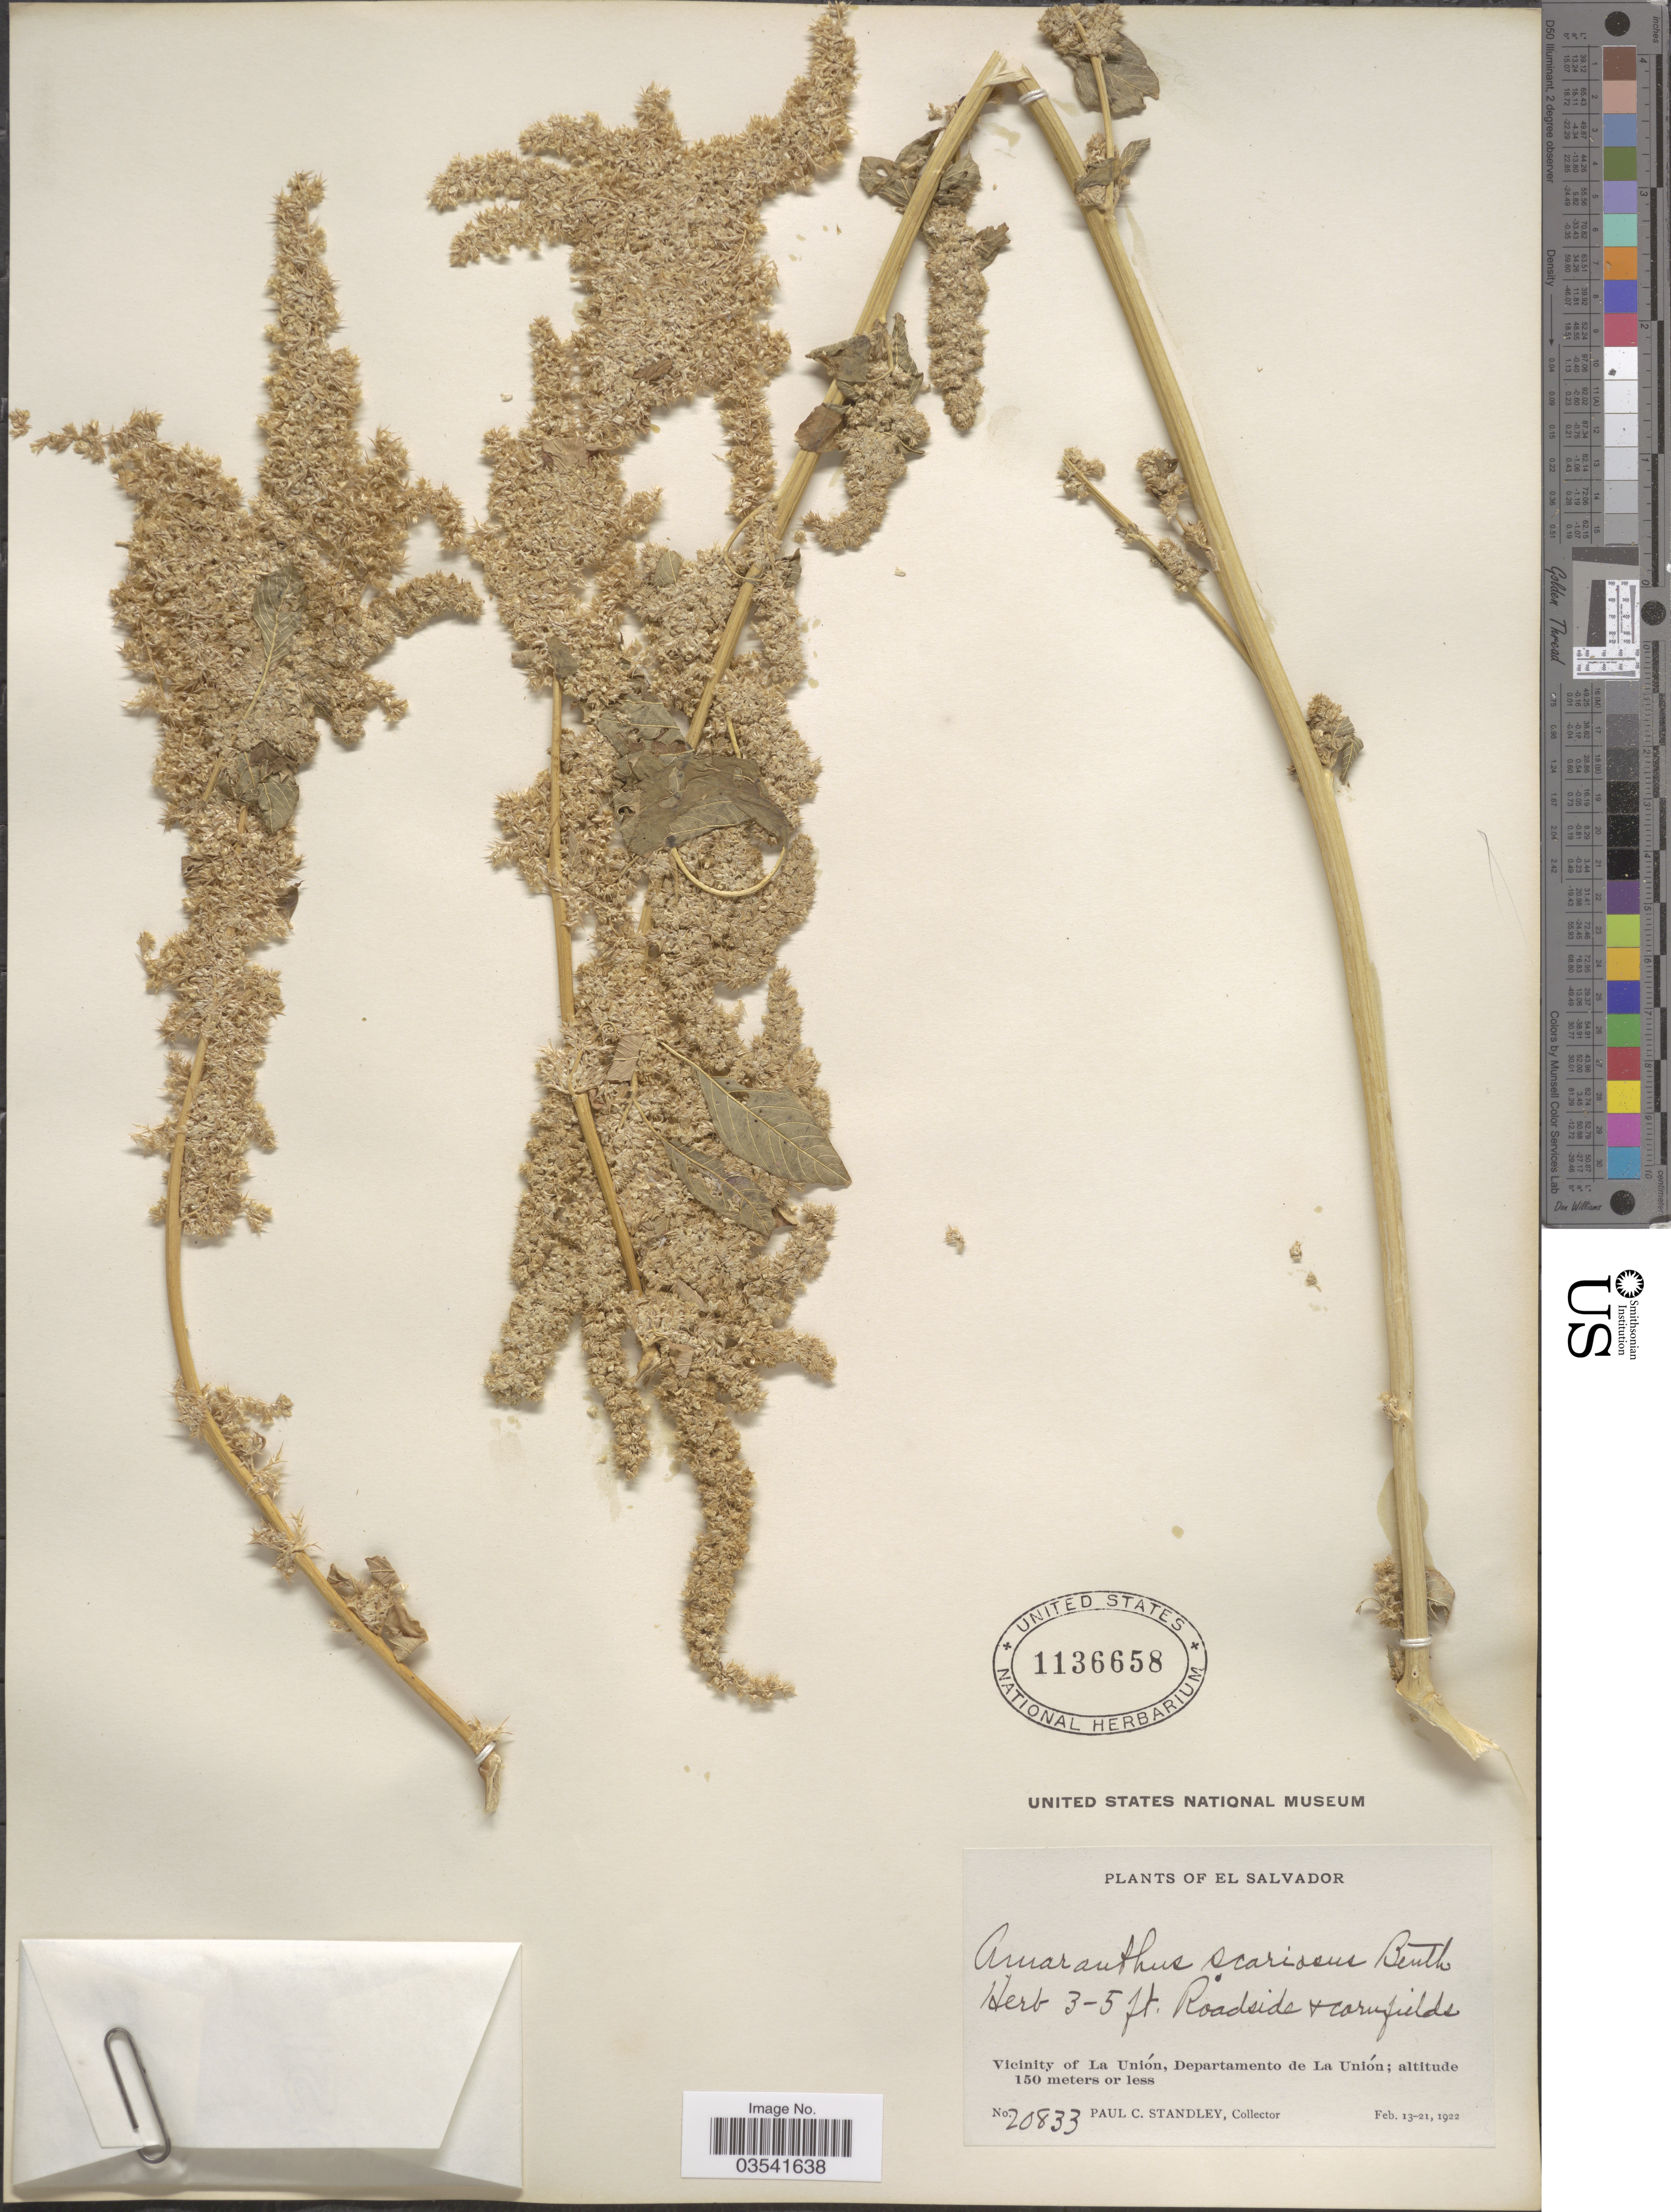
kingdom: Plantae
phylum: Tracheophyta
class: Magnoliopsida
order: Caryophyllales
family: Amaranthaceae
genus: Amaranthus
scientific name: Amaranthus scariosus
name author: Benth.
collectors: P. C. Standley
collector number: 20833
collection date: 1922-02-13/1922-02-21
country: El Salvador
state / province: La Union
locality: Roadside & cornfield. Vicinity of La Unión, Departamento de La Unión.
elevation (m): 150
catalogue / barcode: US 1136658